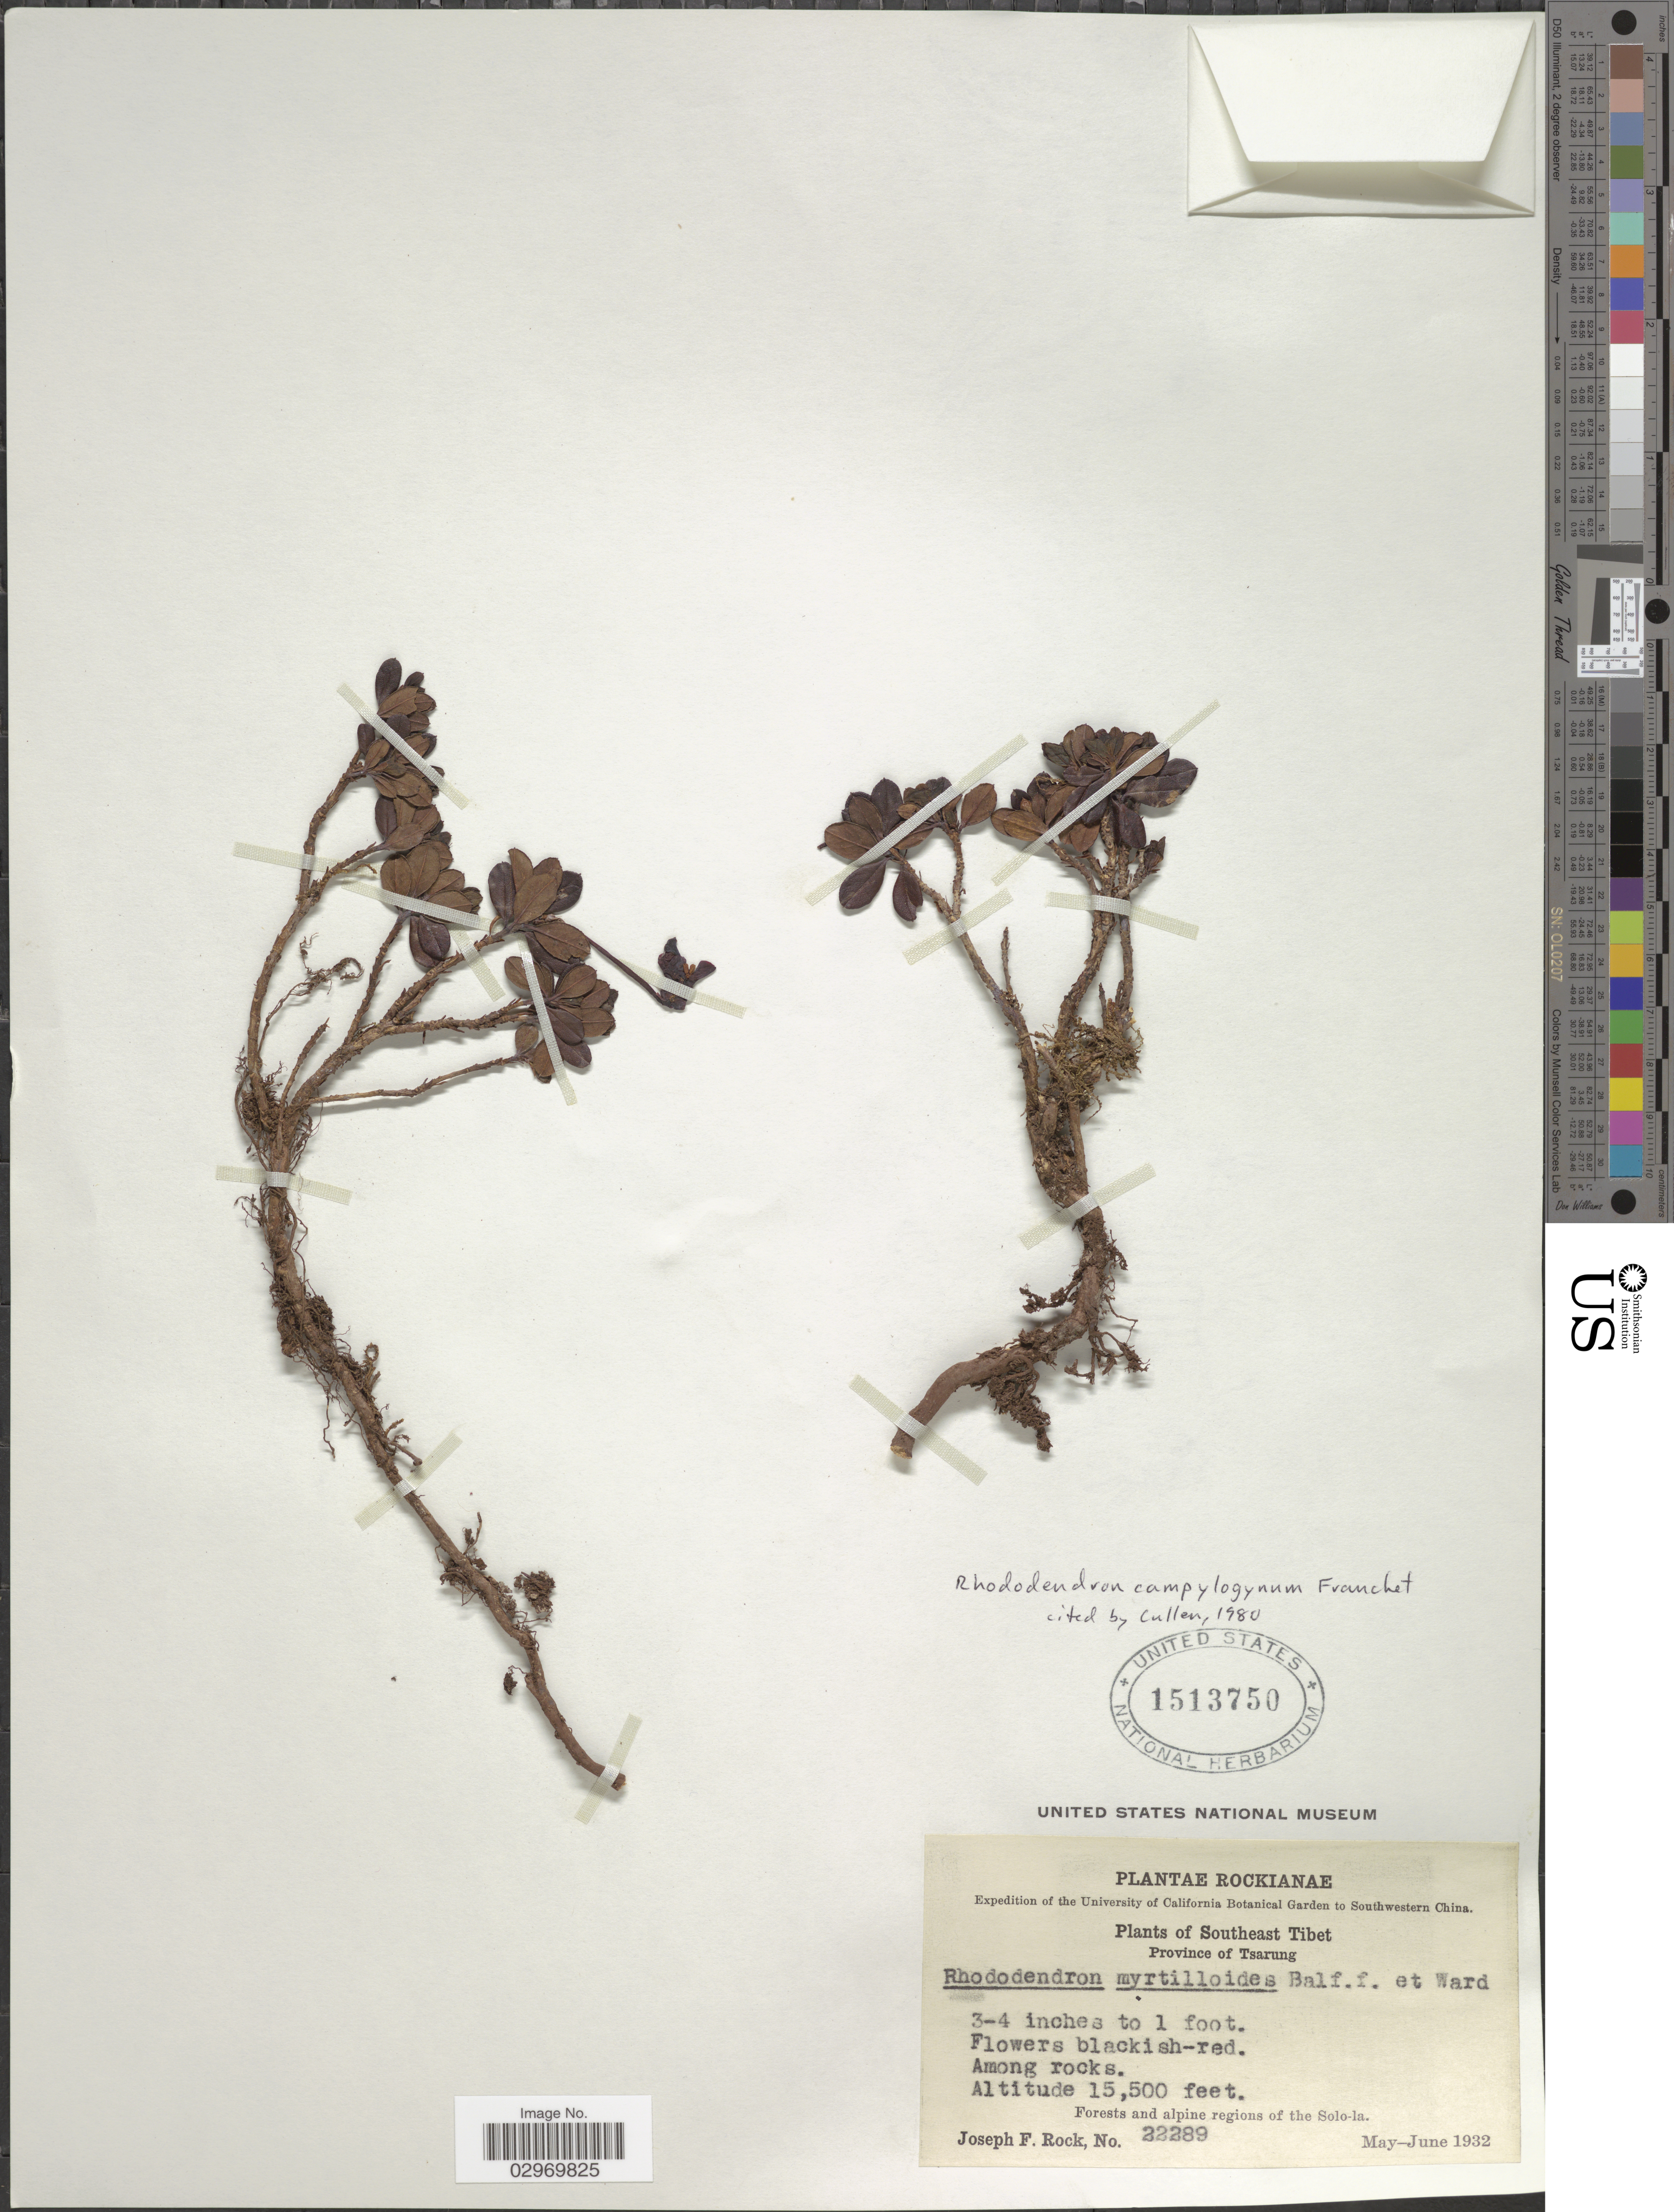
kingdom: Plantae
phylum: Tracheophyta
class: Magnoliopsida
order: Ericales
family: Ericaceae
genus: Rhododendron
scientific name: Rhododendron campylogynum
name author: Franch.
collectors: J. F. Rock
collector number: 22289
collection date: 1932-05/1932-06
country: China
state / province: Xizang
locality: Southwestern China. Southeast Tibet, Province Tsarung, Forest and alpine regions of the Solo-la.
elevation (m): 4724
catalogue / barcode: US 1513750